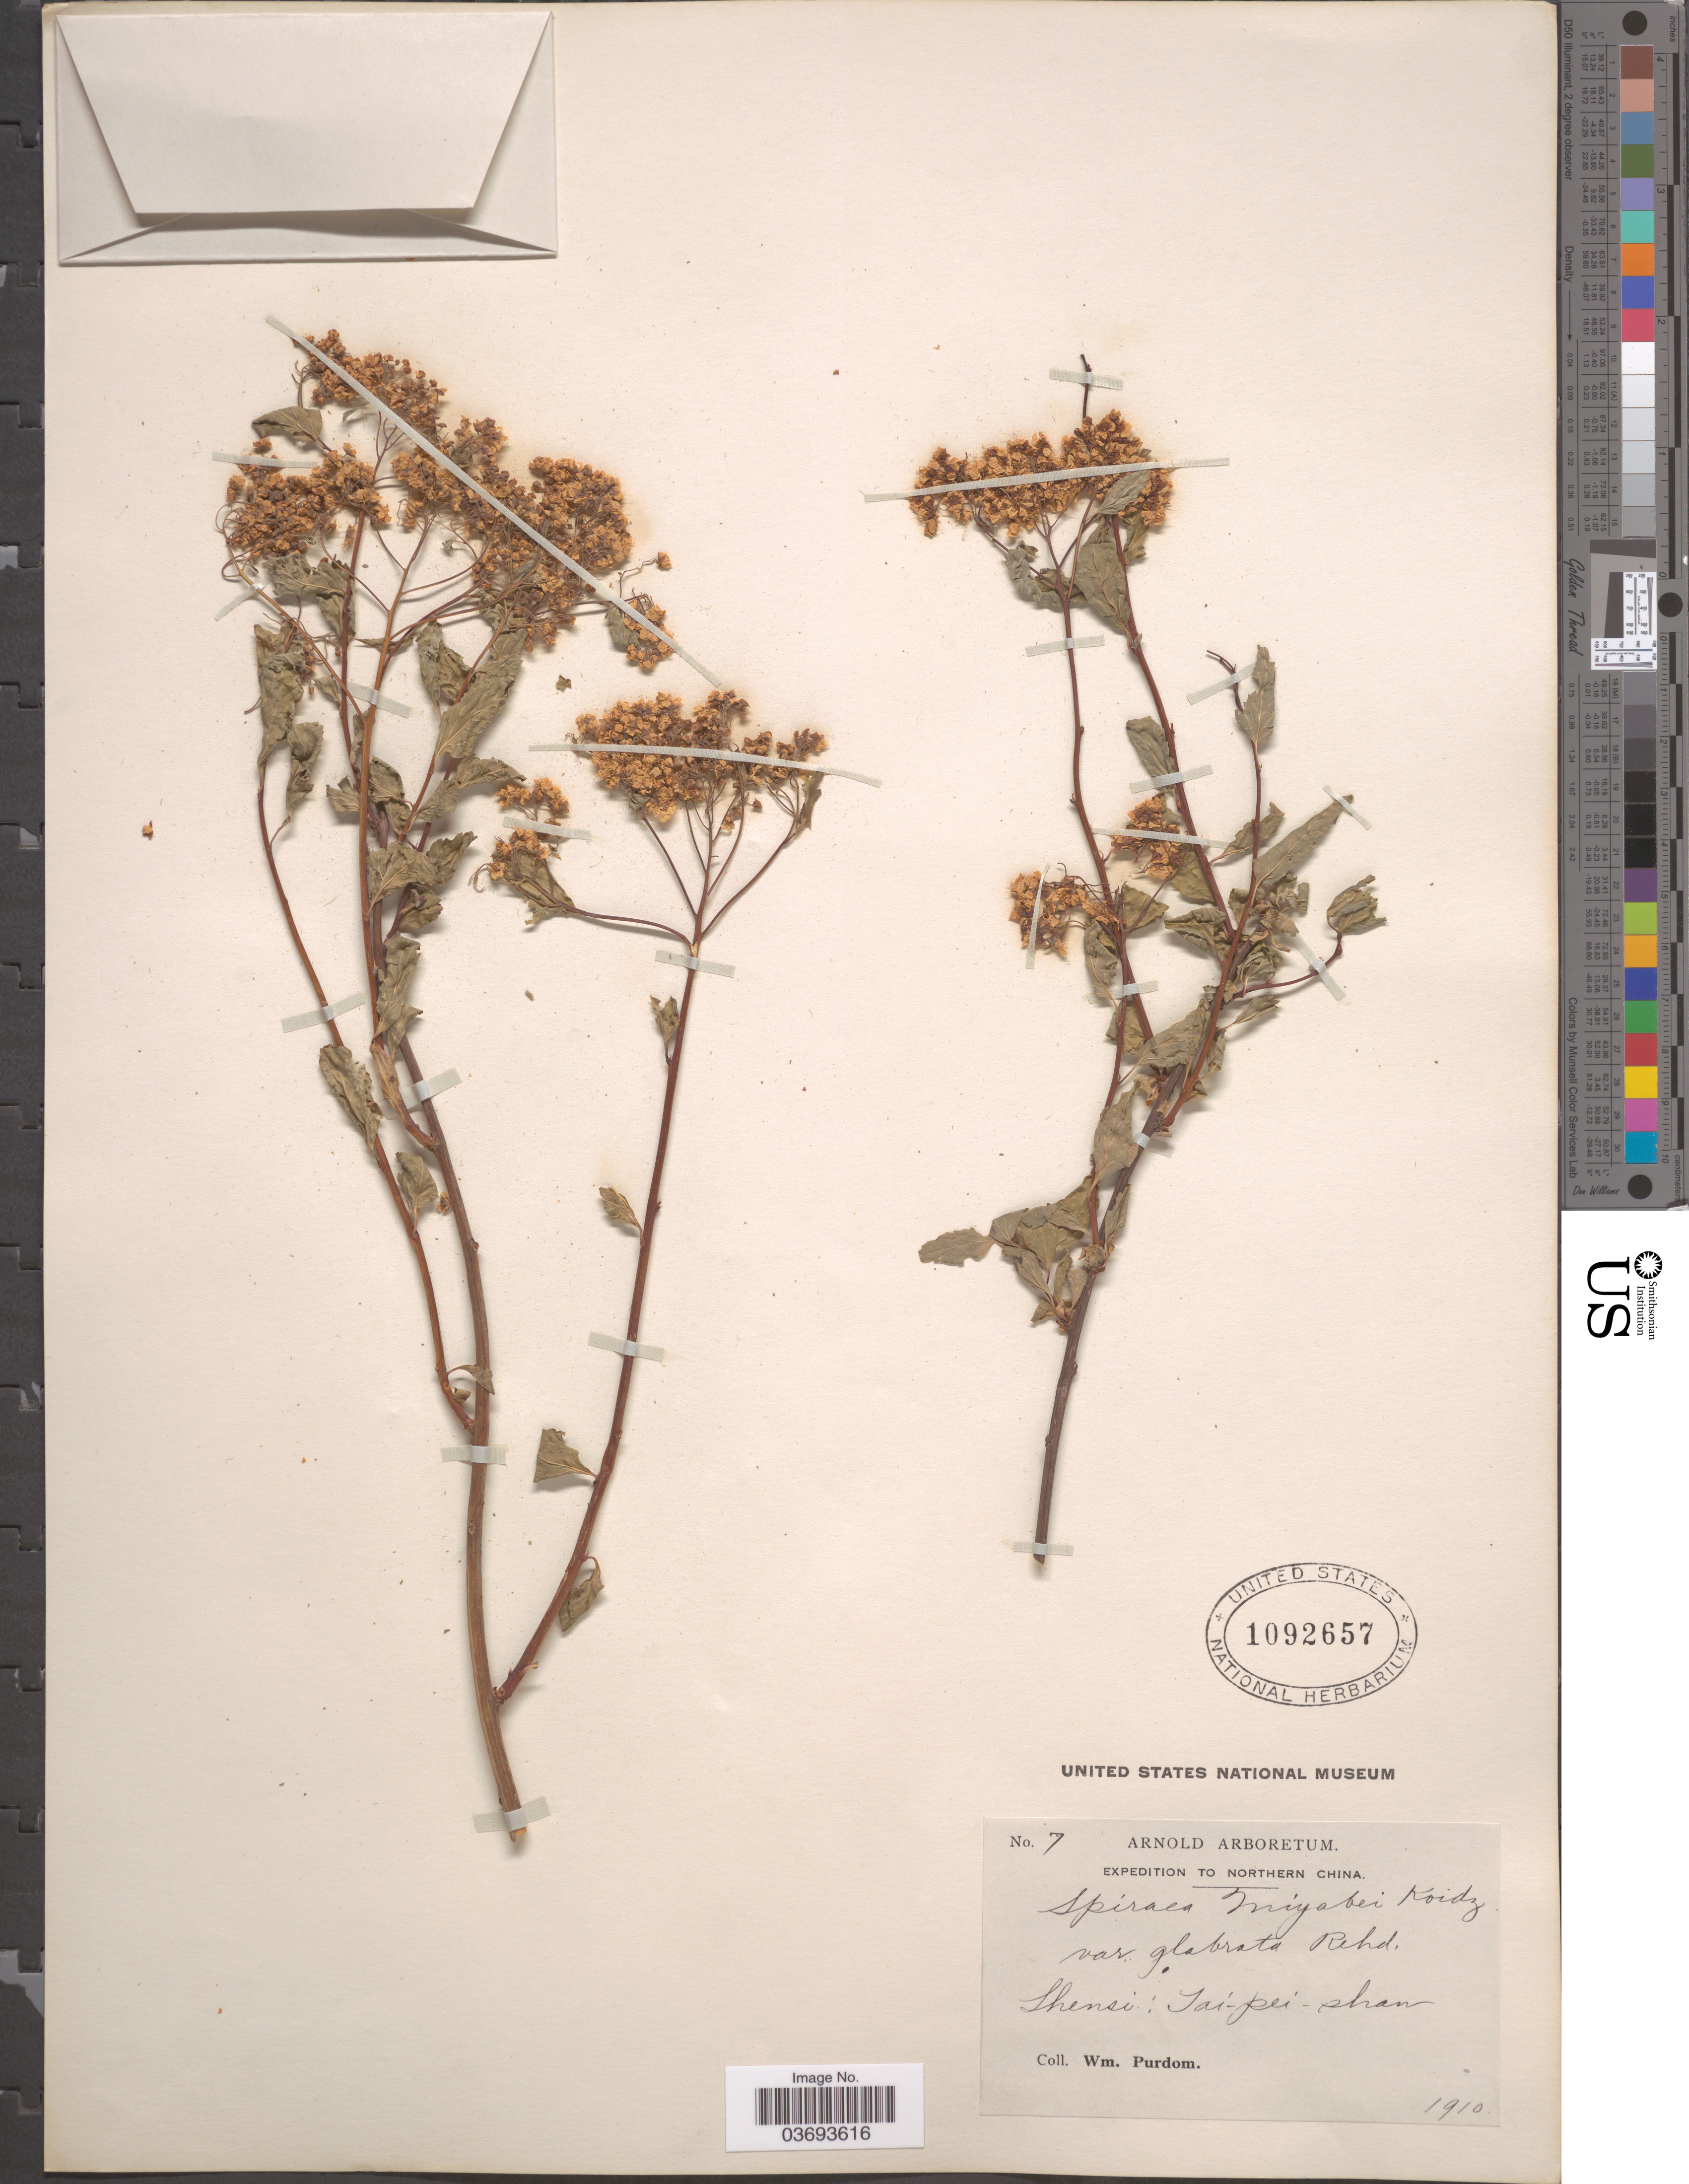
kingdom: Plantae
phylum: Tracheophyta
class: Magnoliopsida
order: Rosales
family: Rosaceae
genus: Spiraea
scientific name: Spiraea miyabei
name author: Koidz.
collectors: W. Purdom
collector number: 7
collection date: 1910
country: China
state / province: Shaanxi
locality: Northern China. Shensi: Tai-pei-shan.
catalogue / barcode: US 1092657